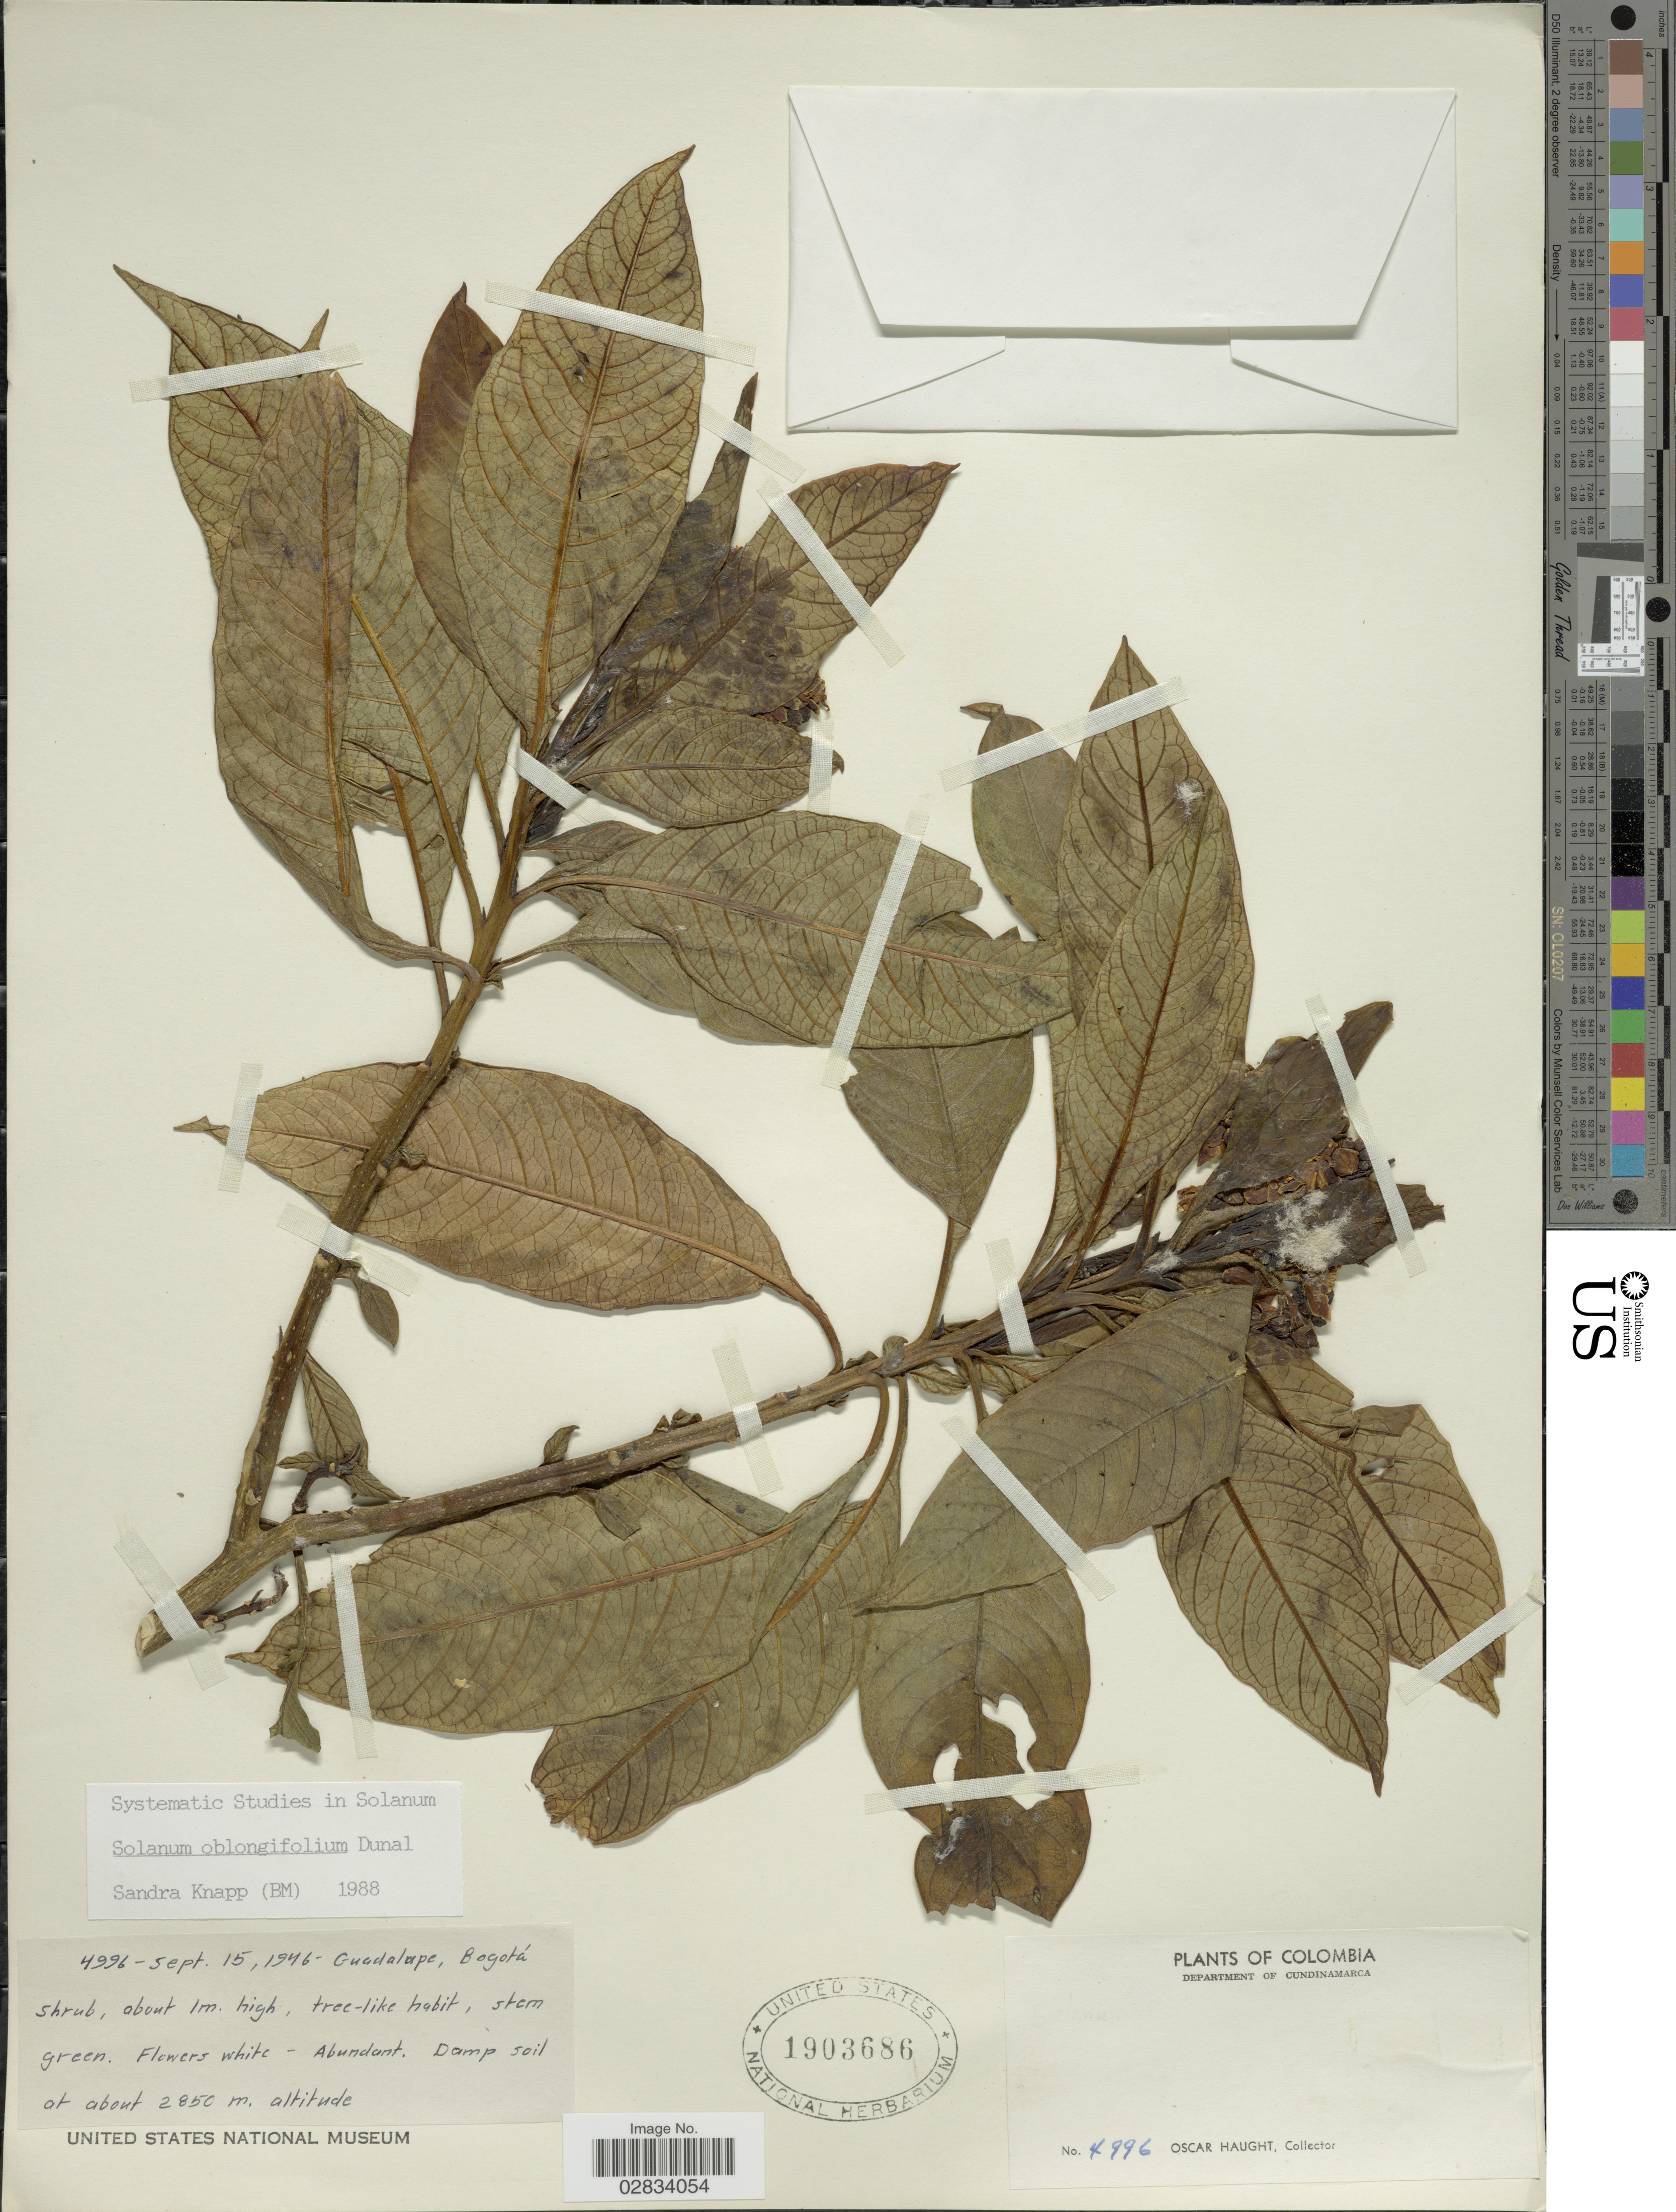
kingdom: Plantae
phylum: Tracheophyta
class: Magnoliopsida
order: Solanales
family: Solanaceae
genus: Solanum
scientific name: Solanum oblongifolium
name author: Duval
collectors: O. L. Haught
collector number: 4996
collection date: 1946-09-15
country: Colombia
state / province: Cundinamarca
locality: Department of Cundinamarca, Guadalupe, Bogotá.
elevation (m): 2850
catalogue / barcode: US 1903686